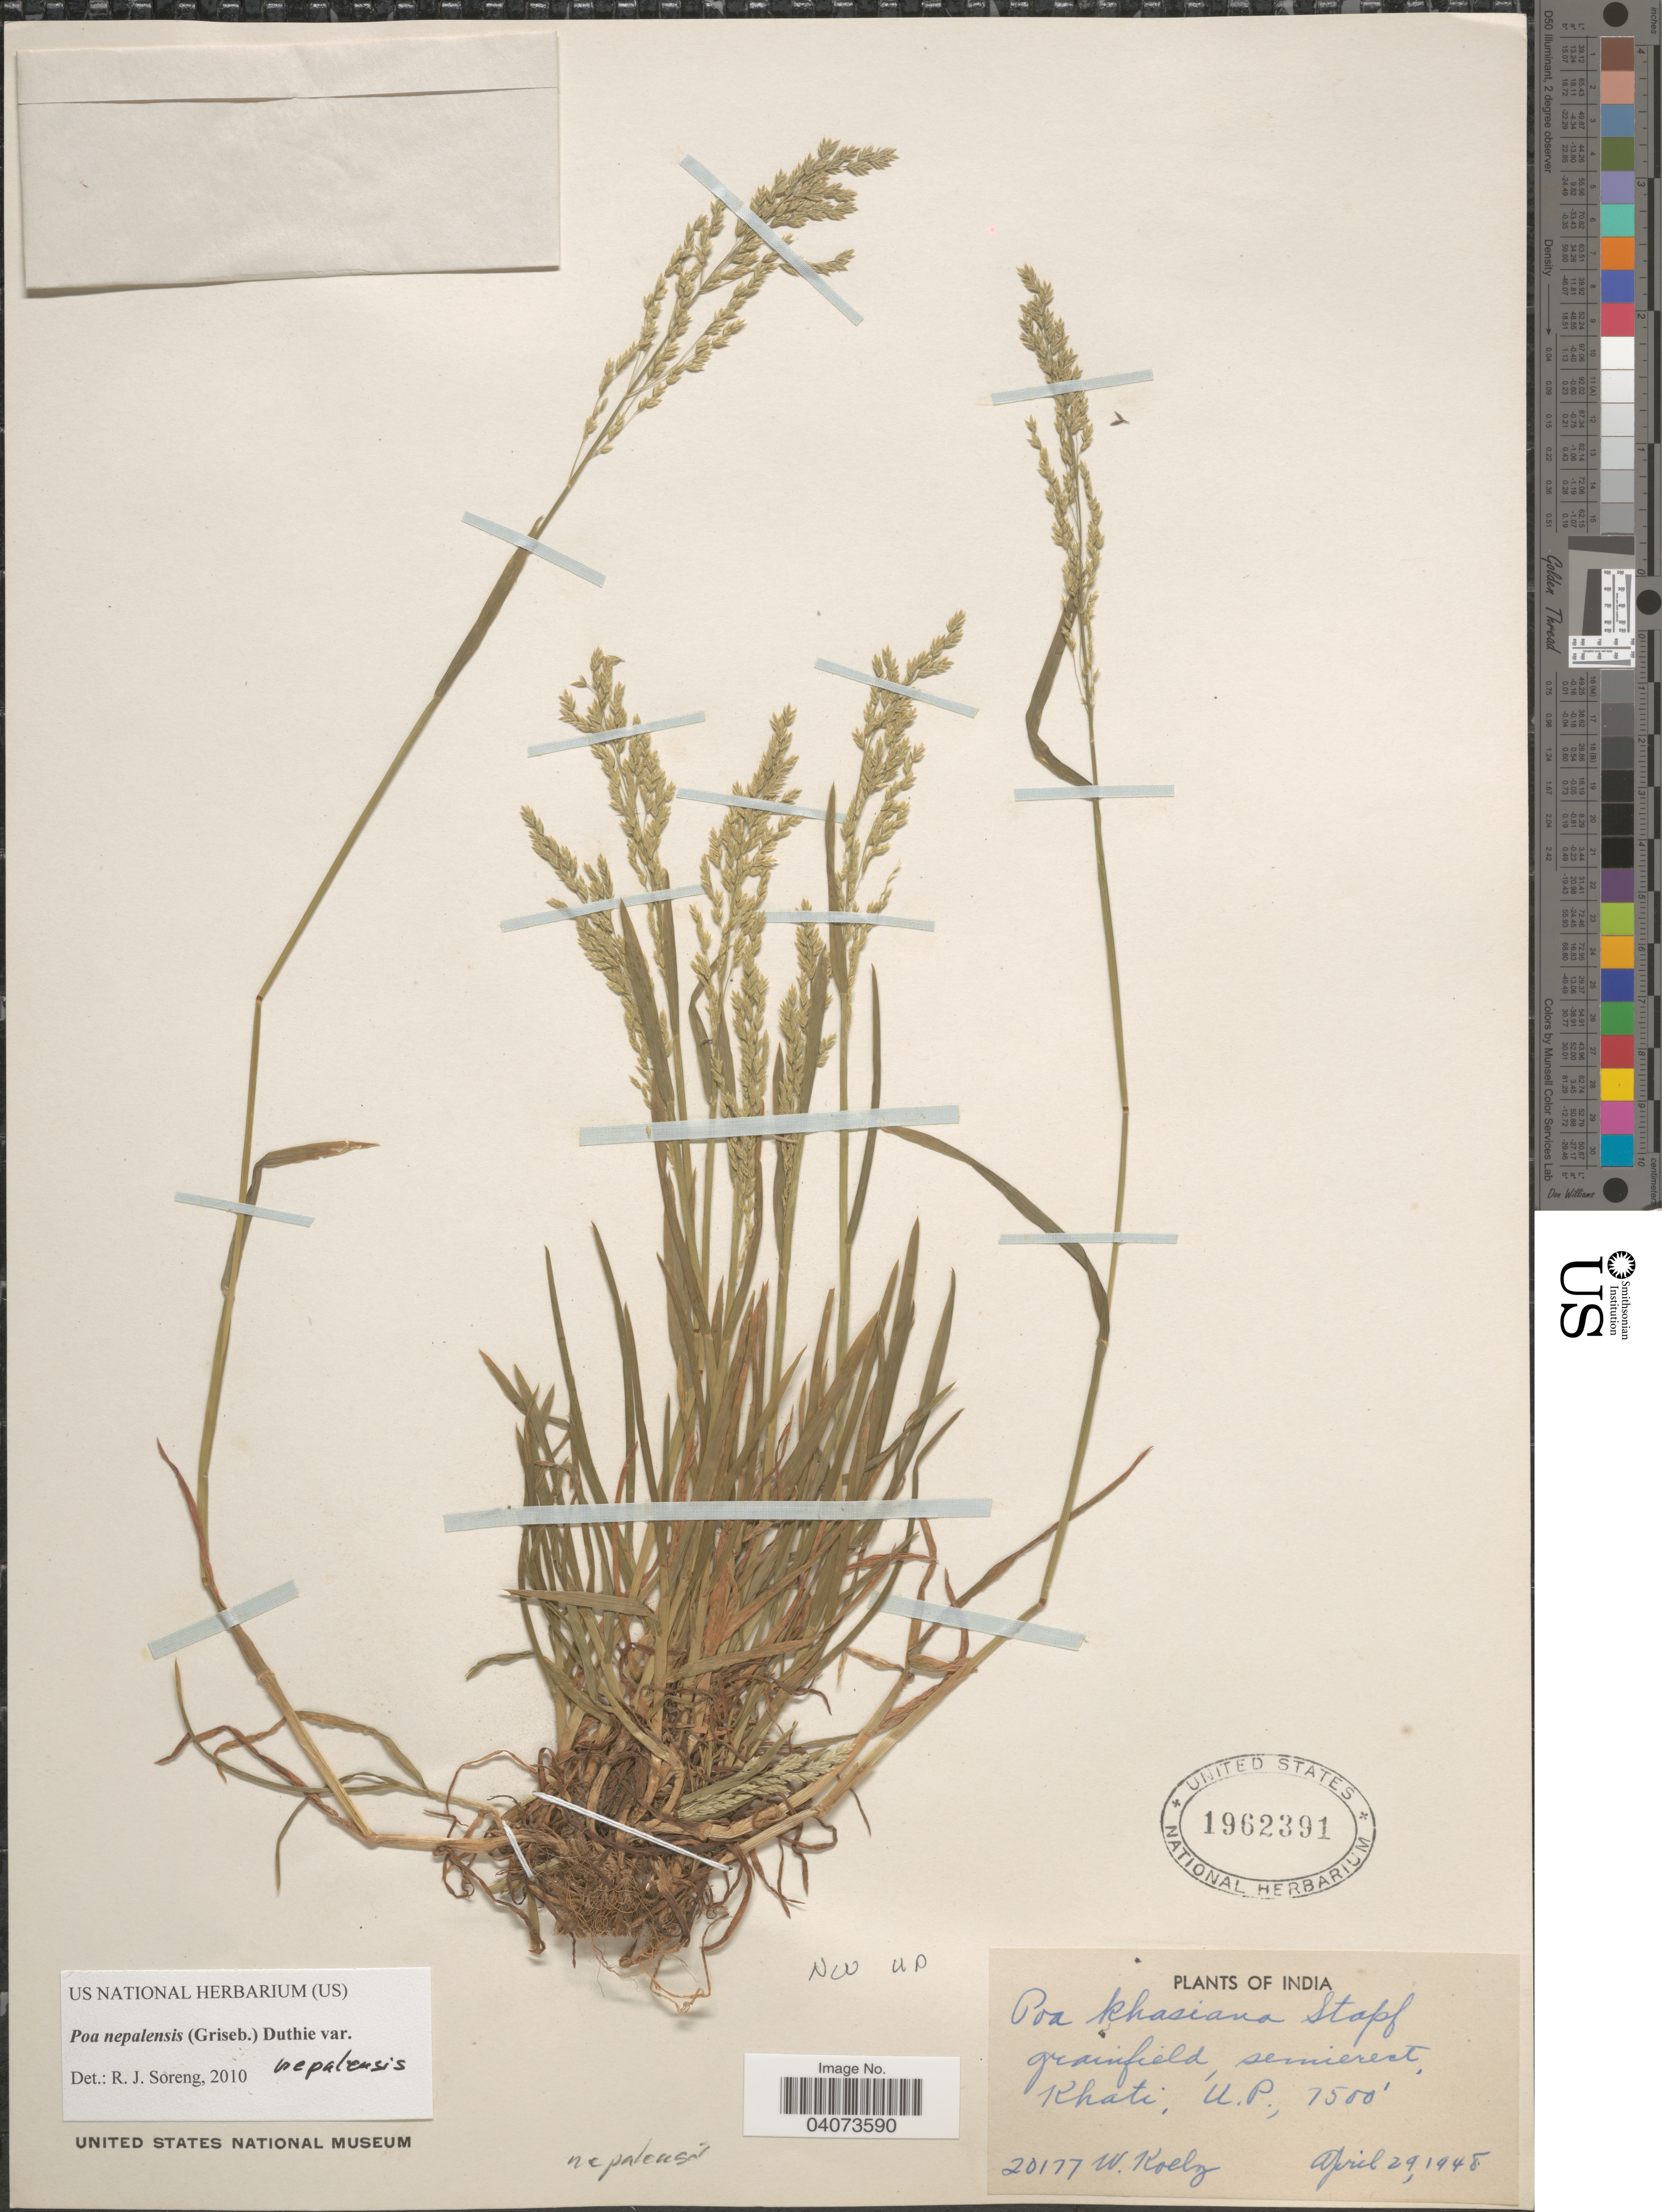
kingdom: Plantae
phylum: Tracheophyta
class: Liliopsida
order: Poales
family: Poaceae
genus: Poa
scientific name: Poa nepalensis var. nepalensis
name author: (G.C. Wall. ex Griseb.) Duthie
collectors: W. Koelz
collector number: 20177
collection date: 1948-04-29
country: India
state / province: Uttar Pradesh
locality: Grainfield, semierest Khati, U.P.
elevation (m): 2286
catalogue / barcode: US 1962391